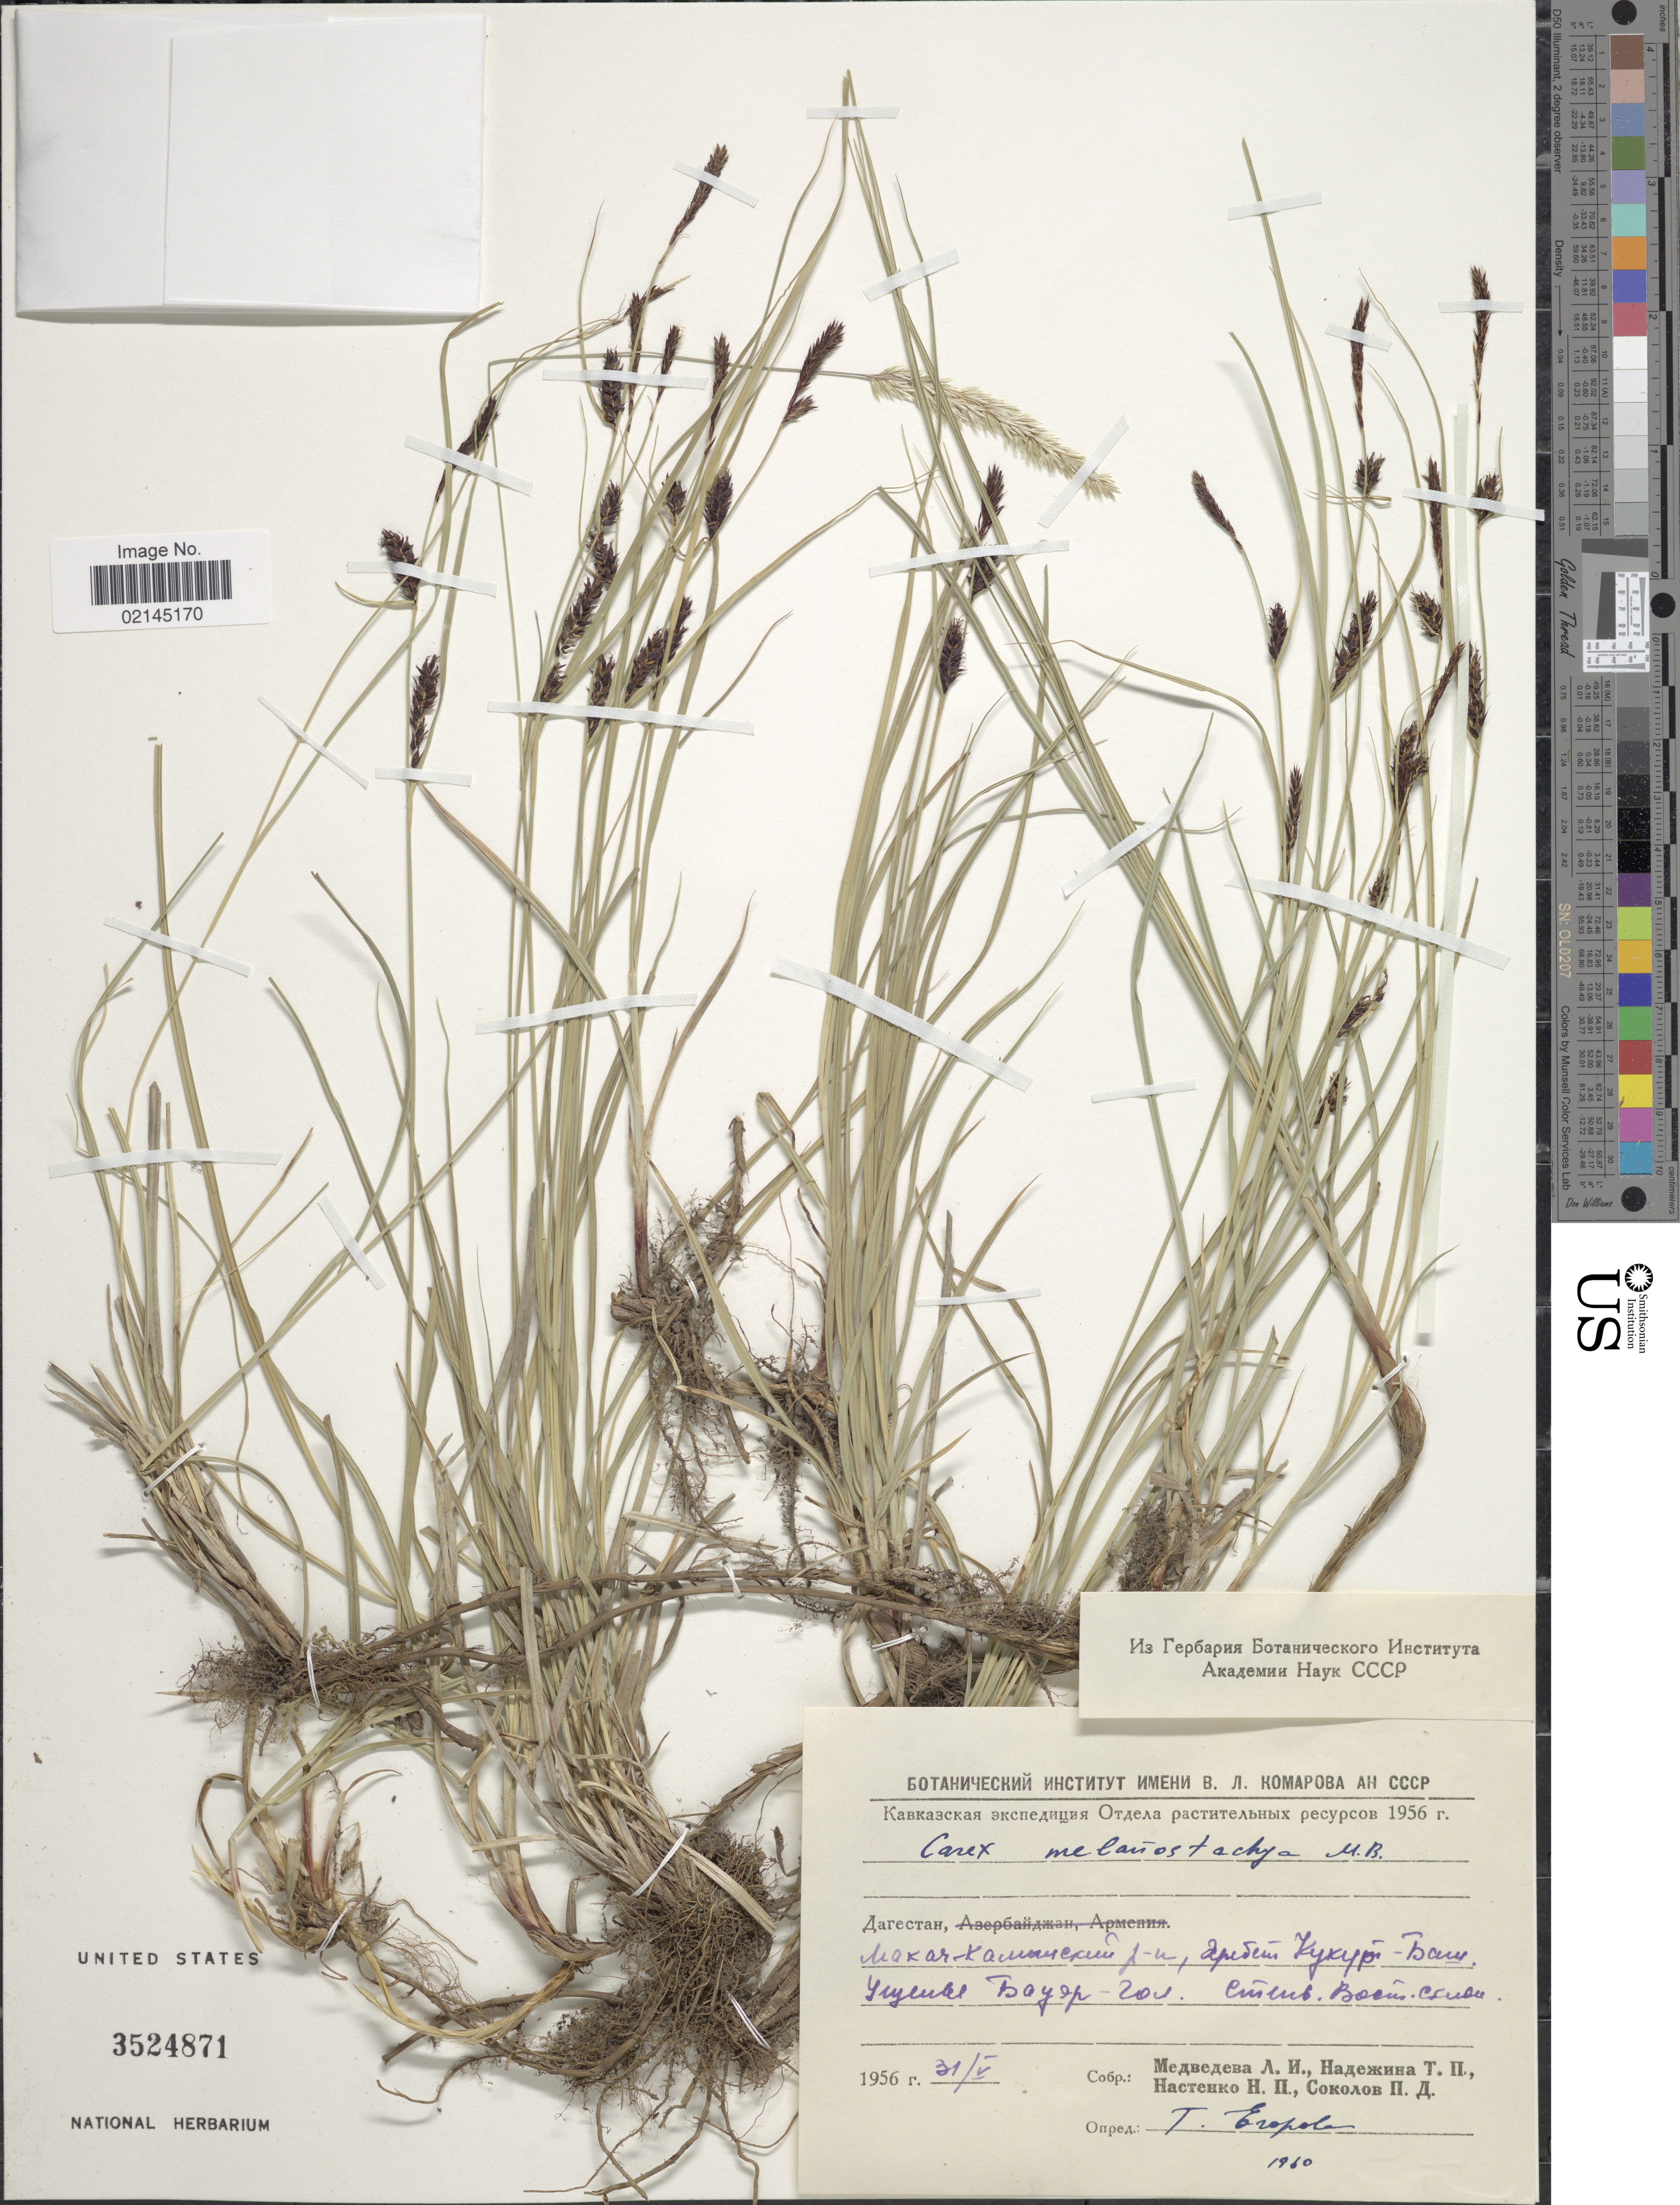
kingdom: Plantae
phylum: Tracheophyta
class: Liliopsida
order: Poales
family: Cyperaceae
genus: Carex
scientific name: Carex melanostachya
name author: M. Bieb. ex Willd.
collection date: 1956-05-31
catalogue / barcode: US 3524871